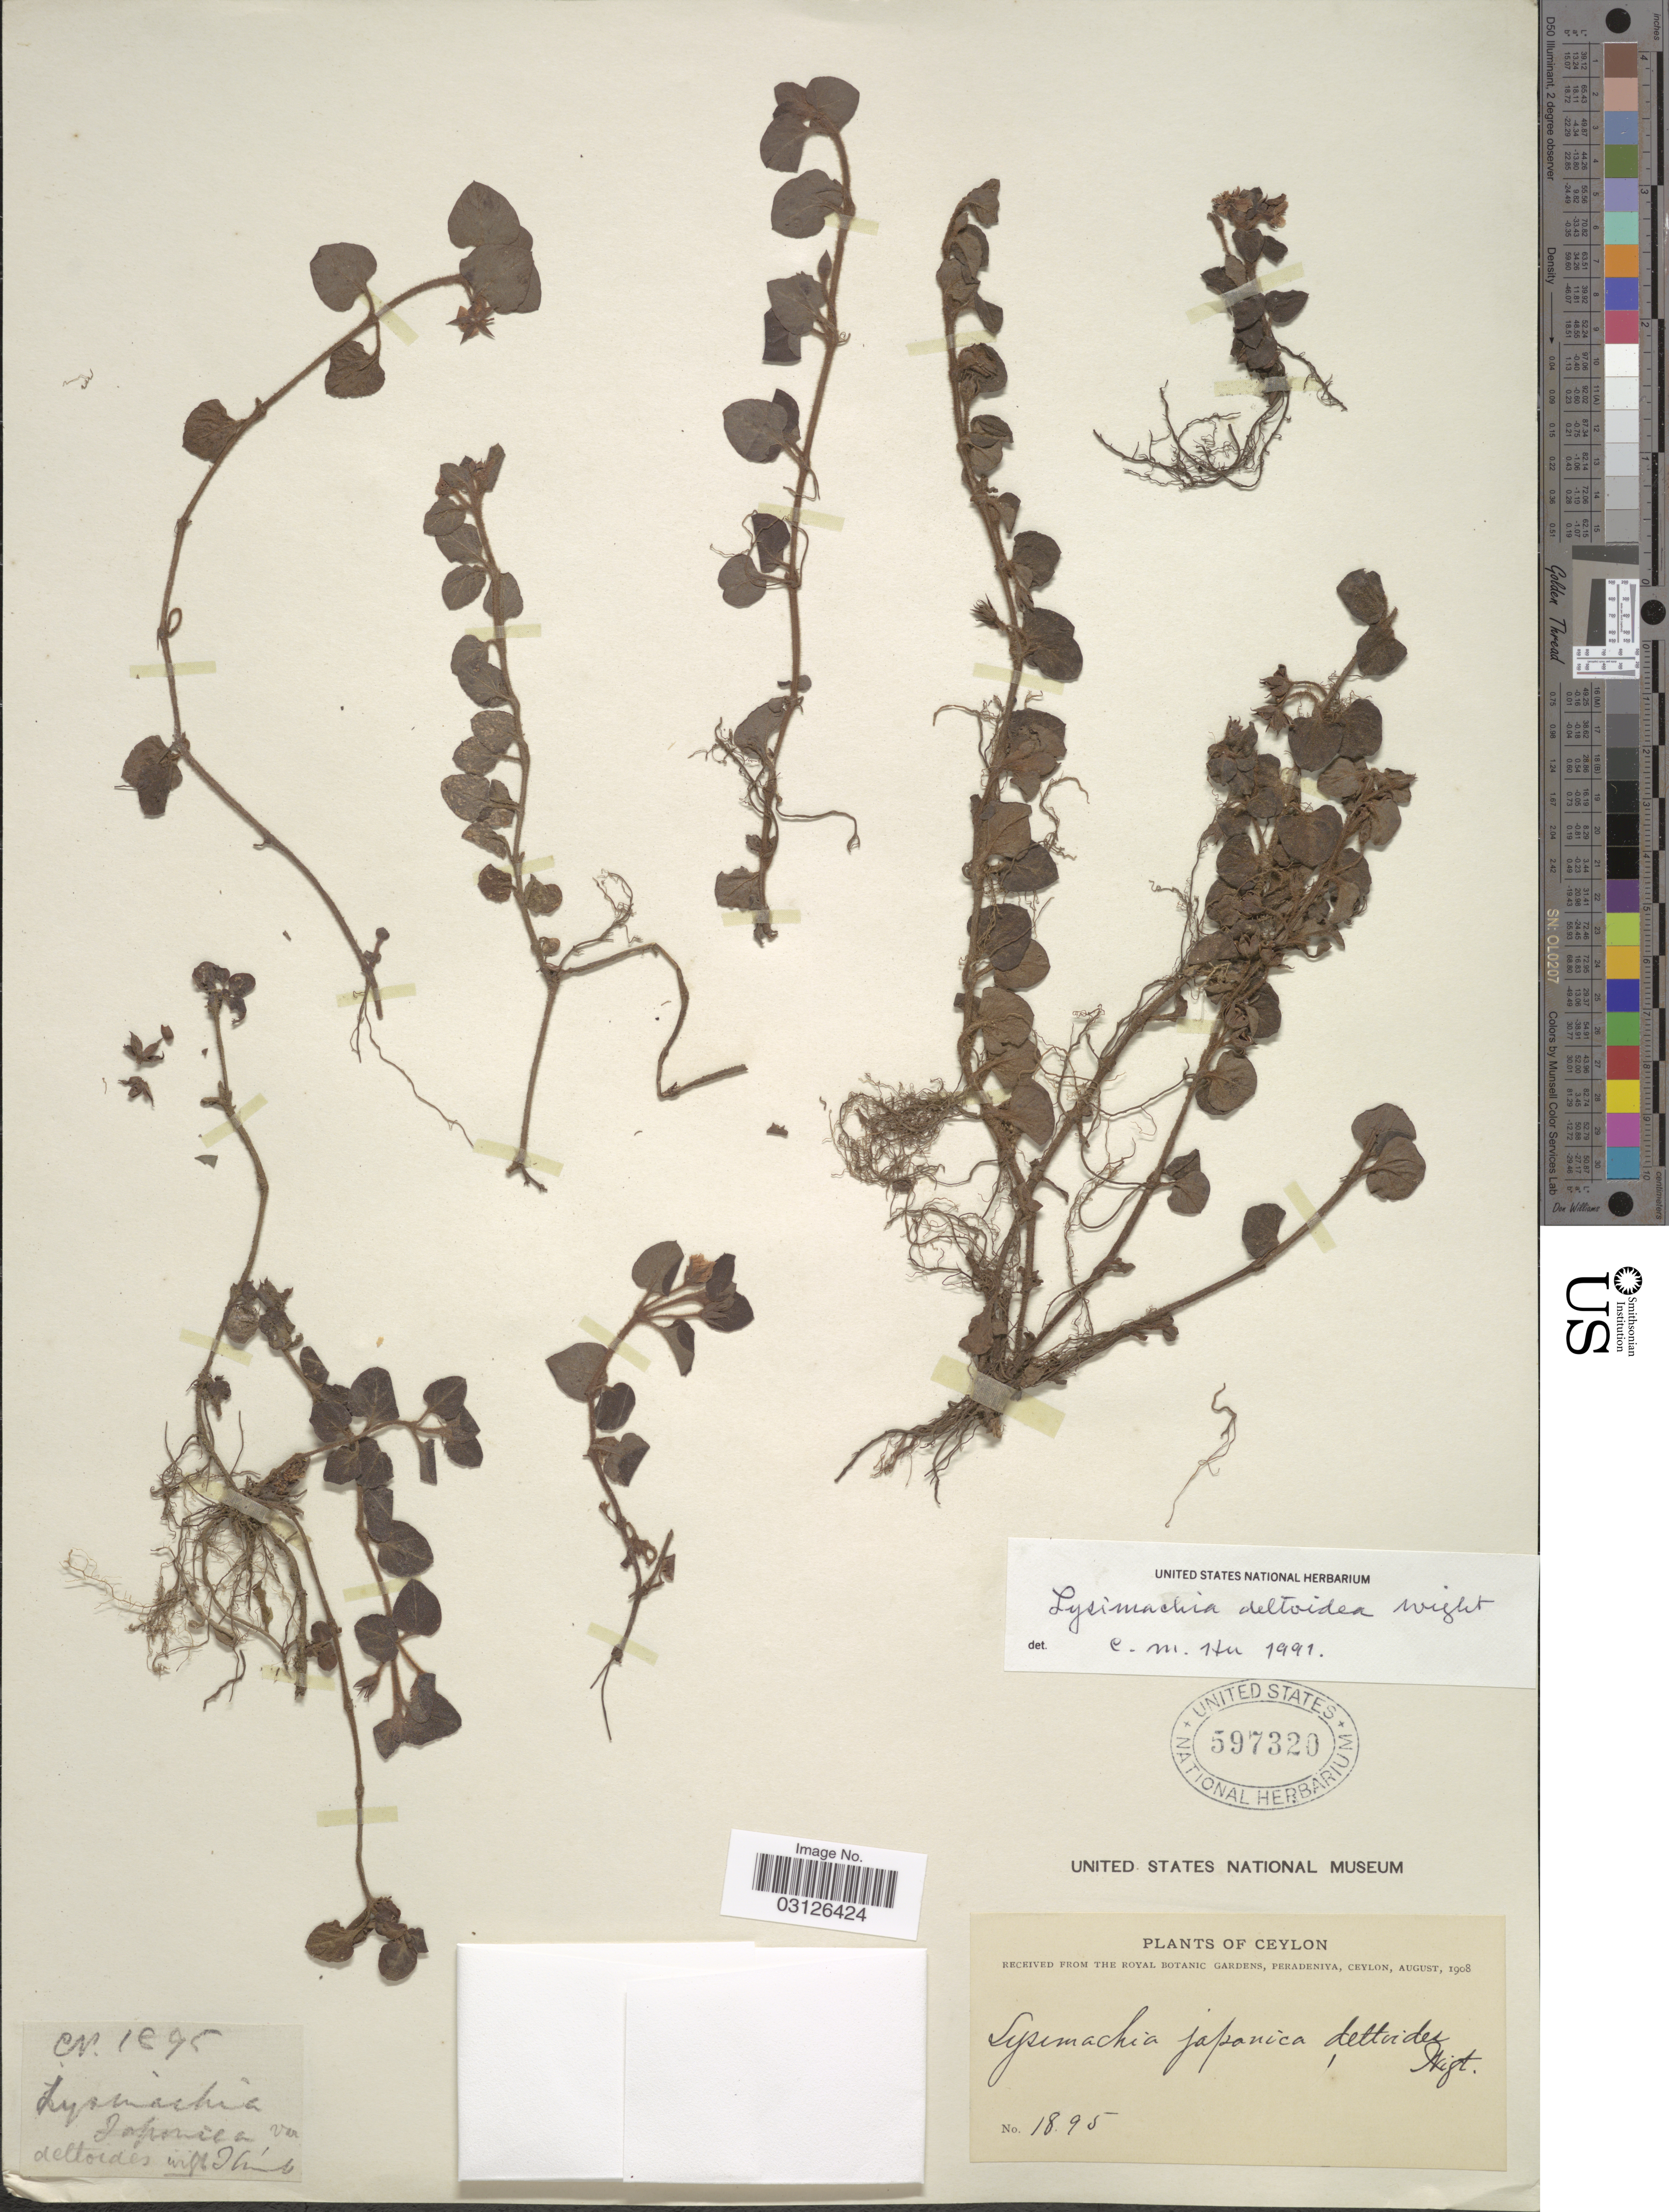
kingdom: Plantae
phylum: Tracheophyta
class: Magnoliopsida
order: Ericales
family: Primulaceae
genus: Lysimachia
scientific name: Lysimachia japonica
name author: Thunb.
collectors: C. P.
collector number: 1895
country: Sri Lanka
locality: Ceylon.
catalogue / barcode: US 597320